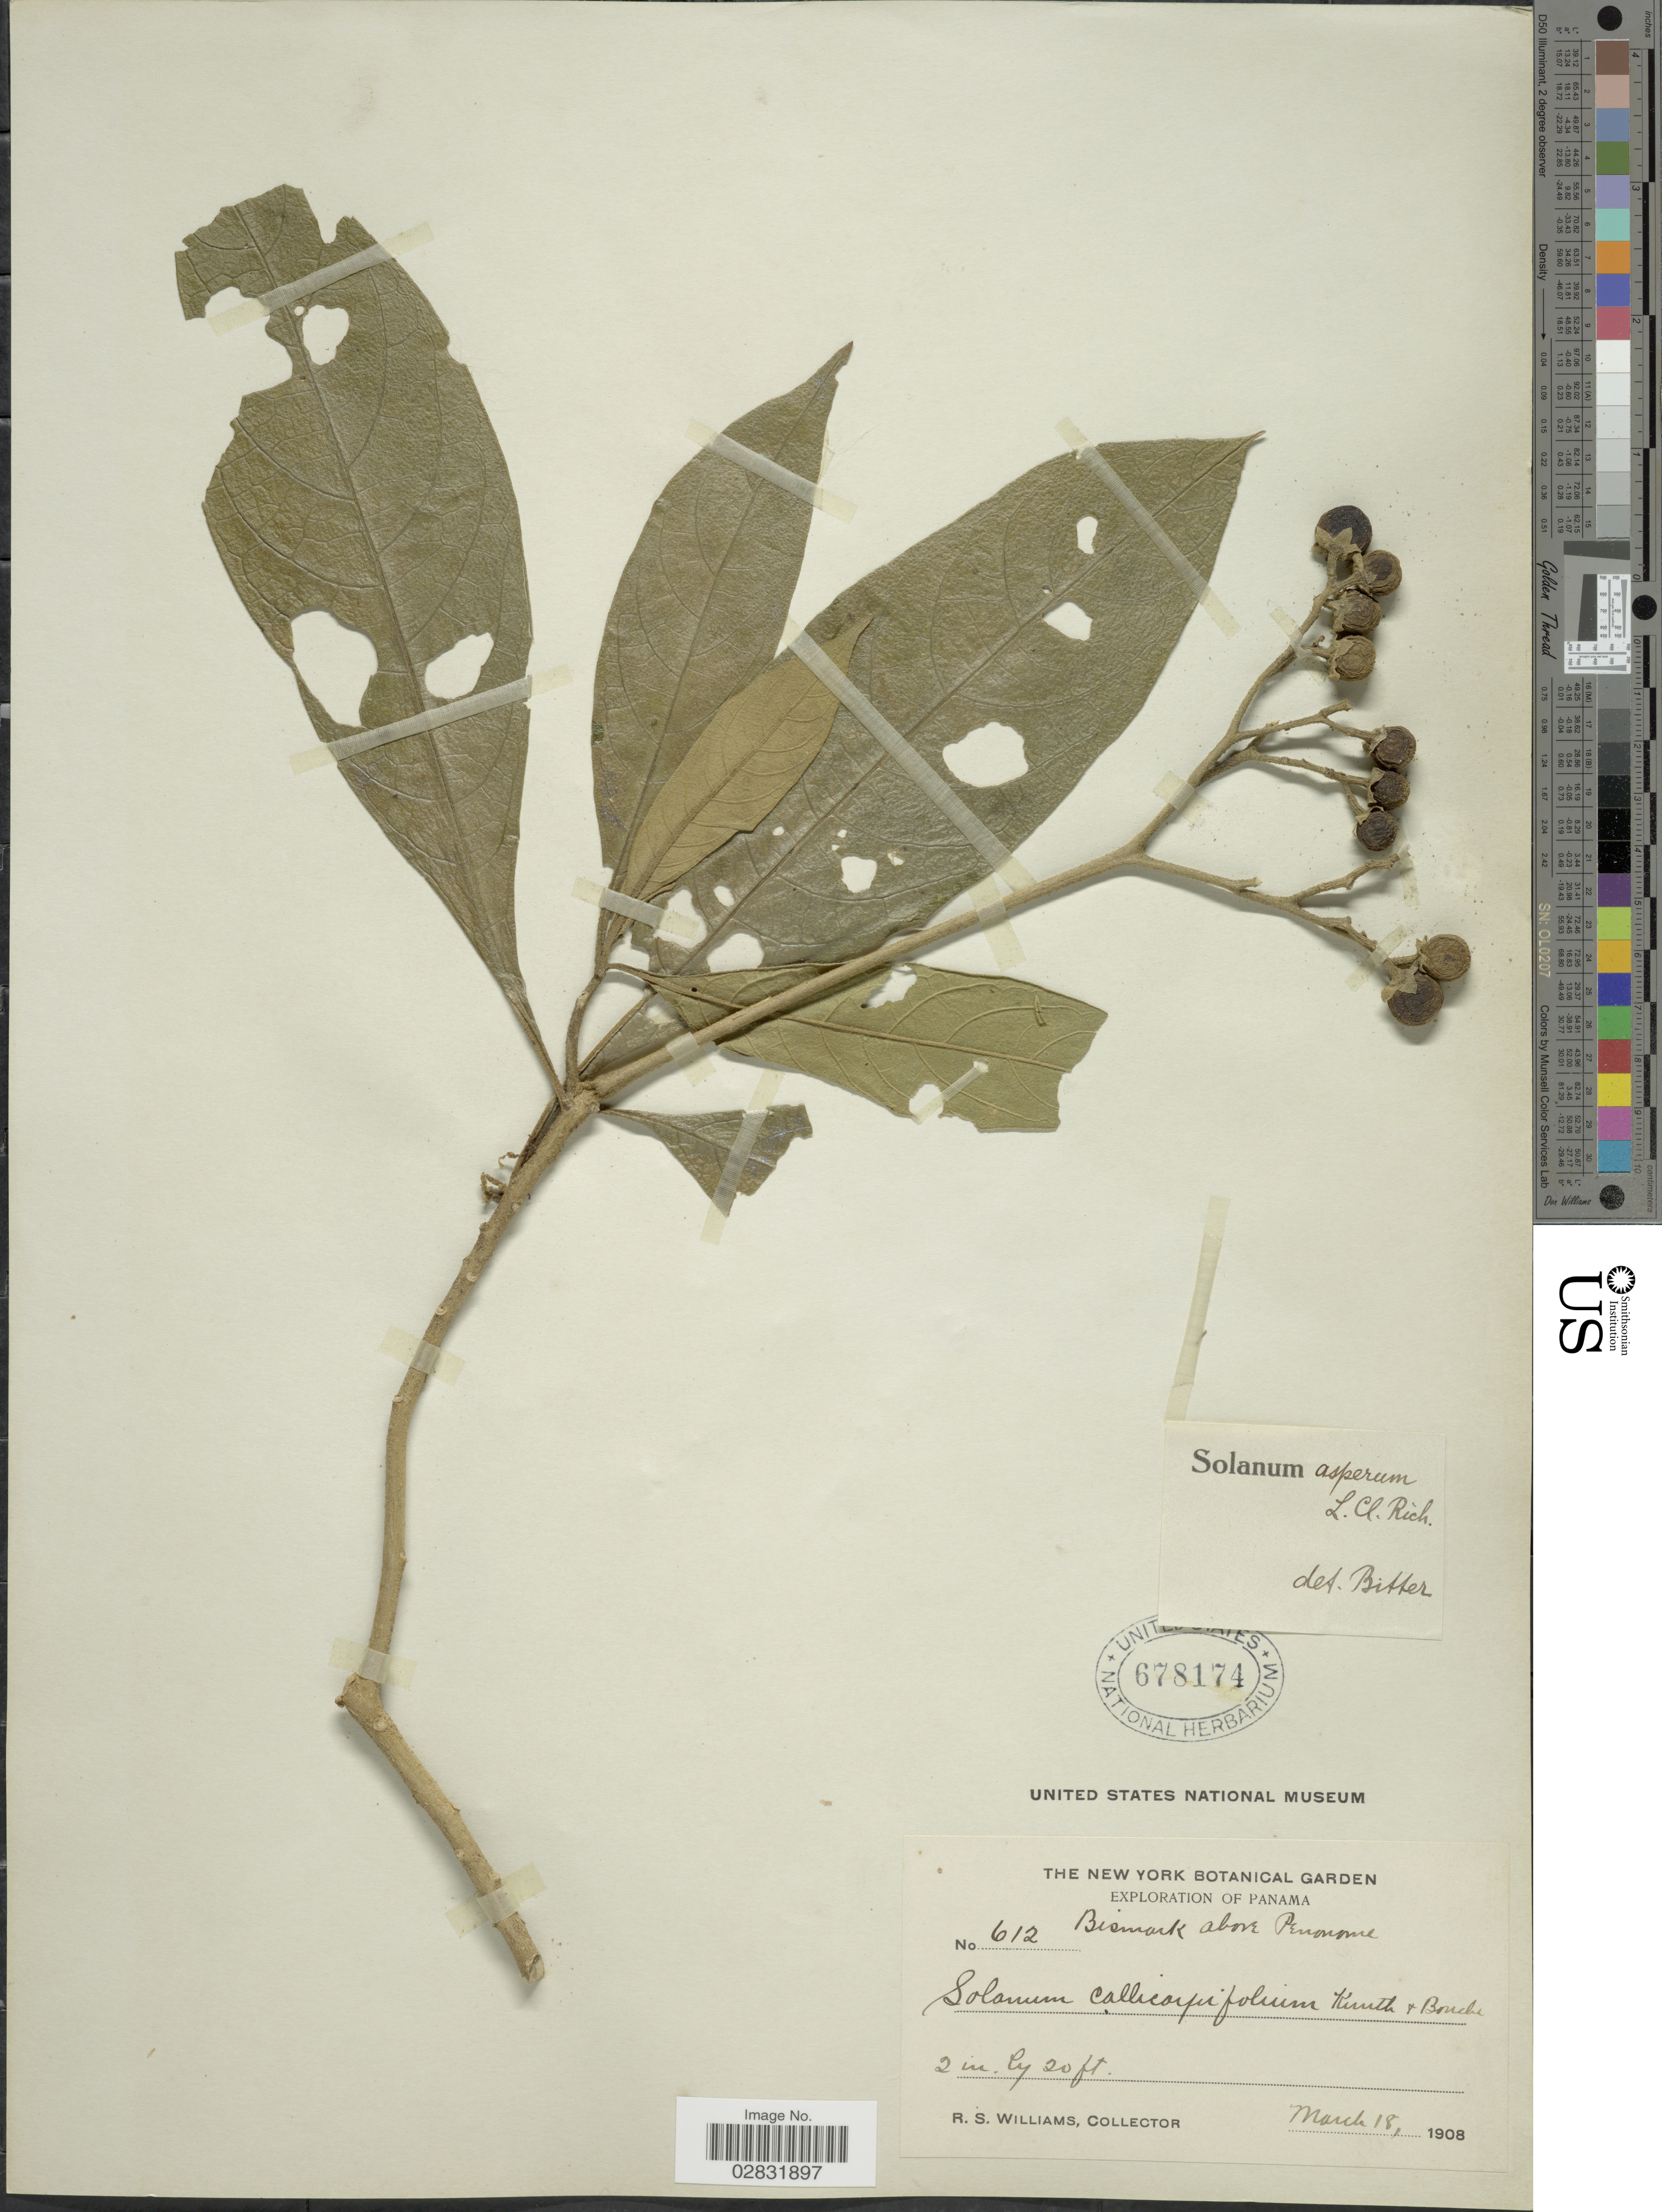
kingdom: Plantae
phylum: Tracheophyta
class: Magnoliopsida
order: Solanales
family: Solanaceae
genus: Solanum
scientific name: Solanum asperum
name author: Rich.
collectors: R. S. Williams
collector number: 612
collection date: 1908-03-18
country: Panama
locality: Bismark above Penonome.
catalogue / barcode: US 678174